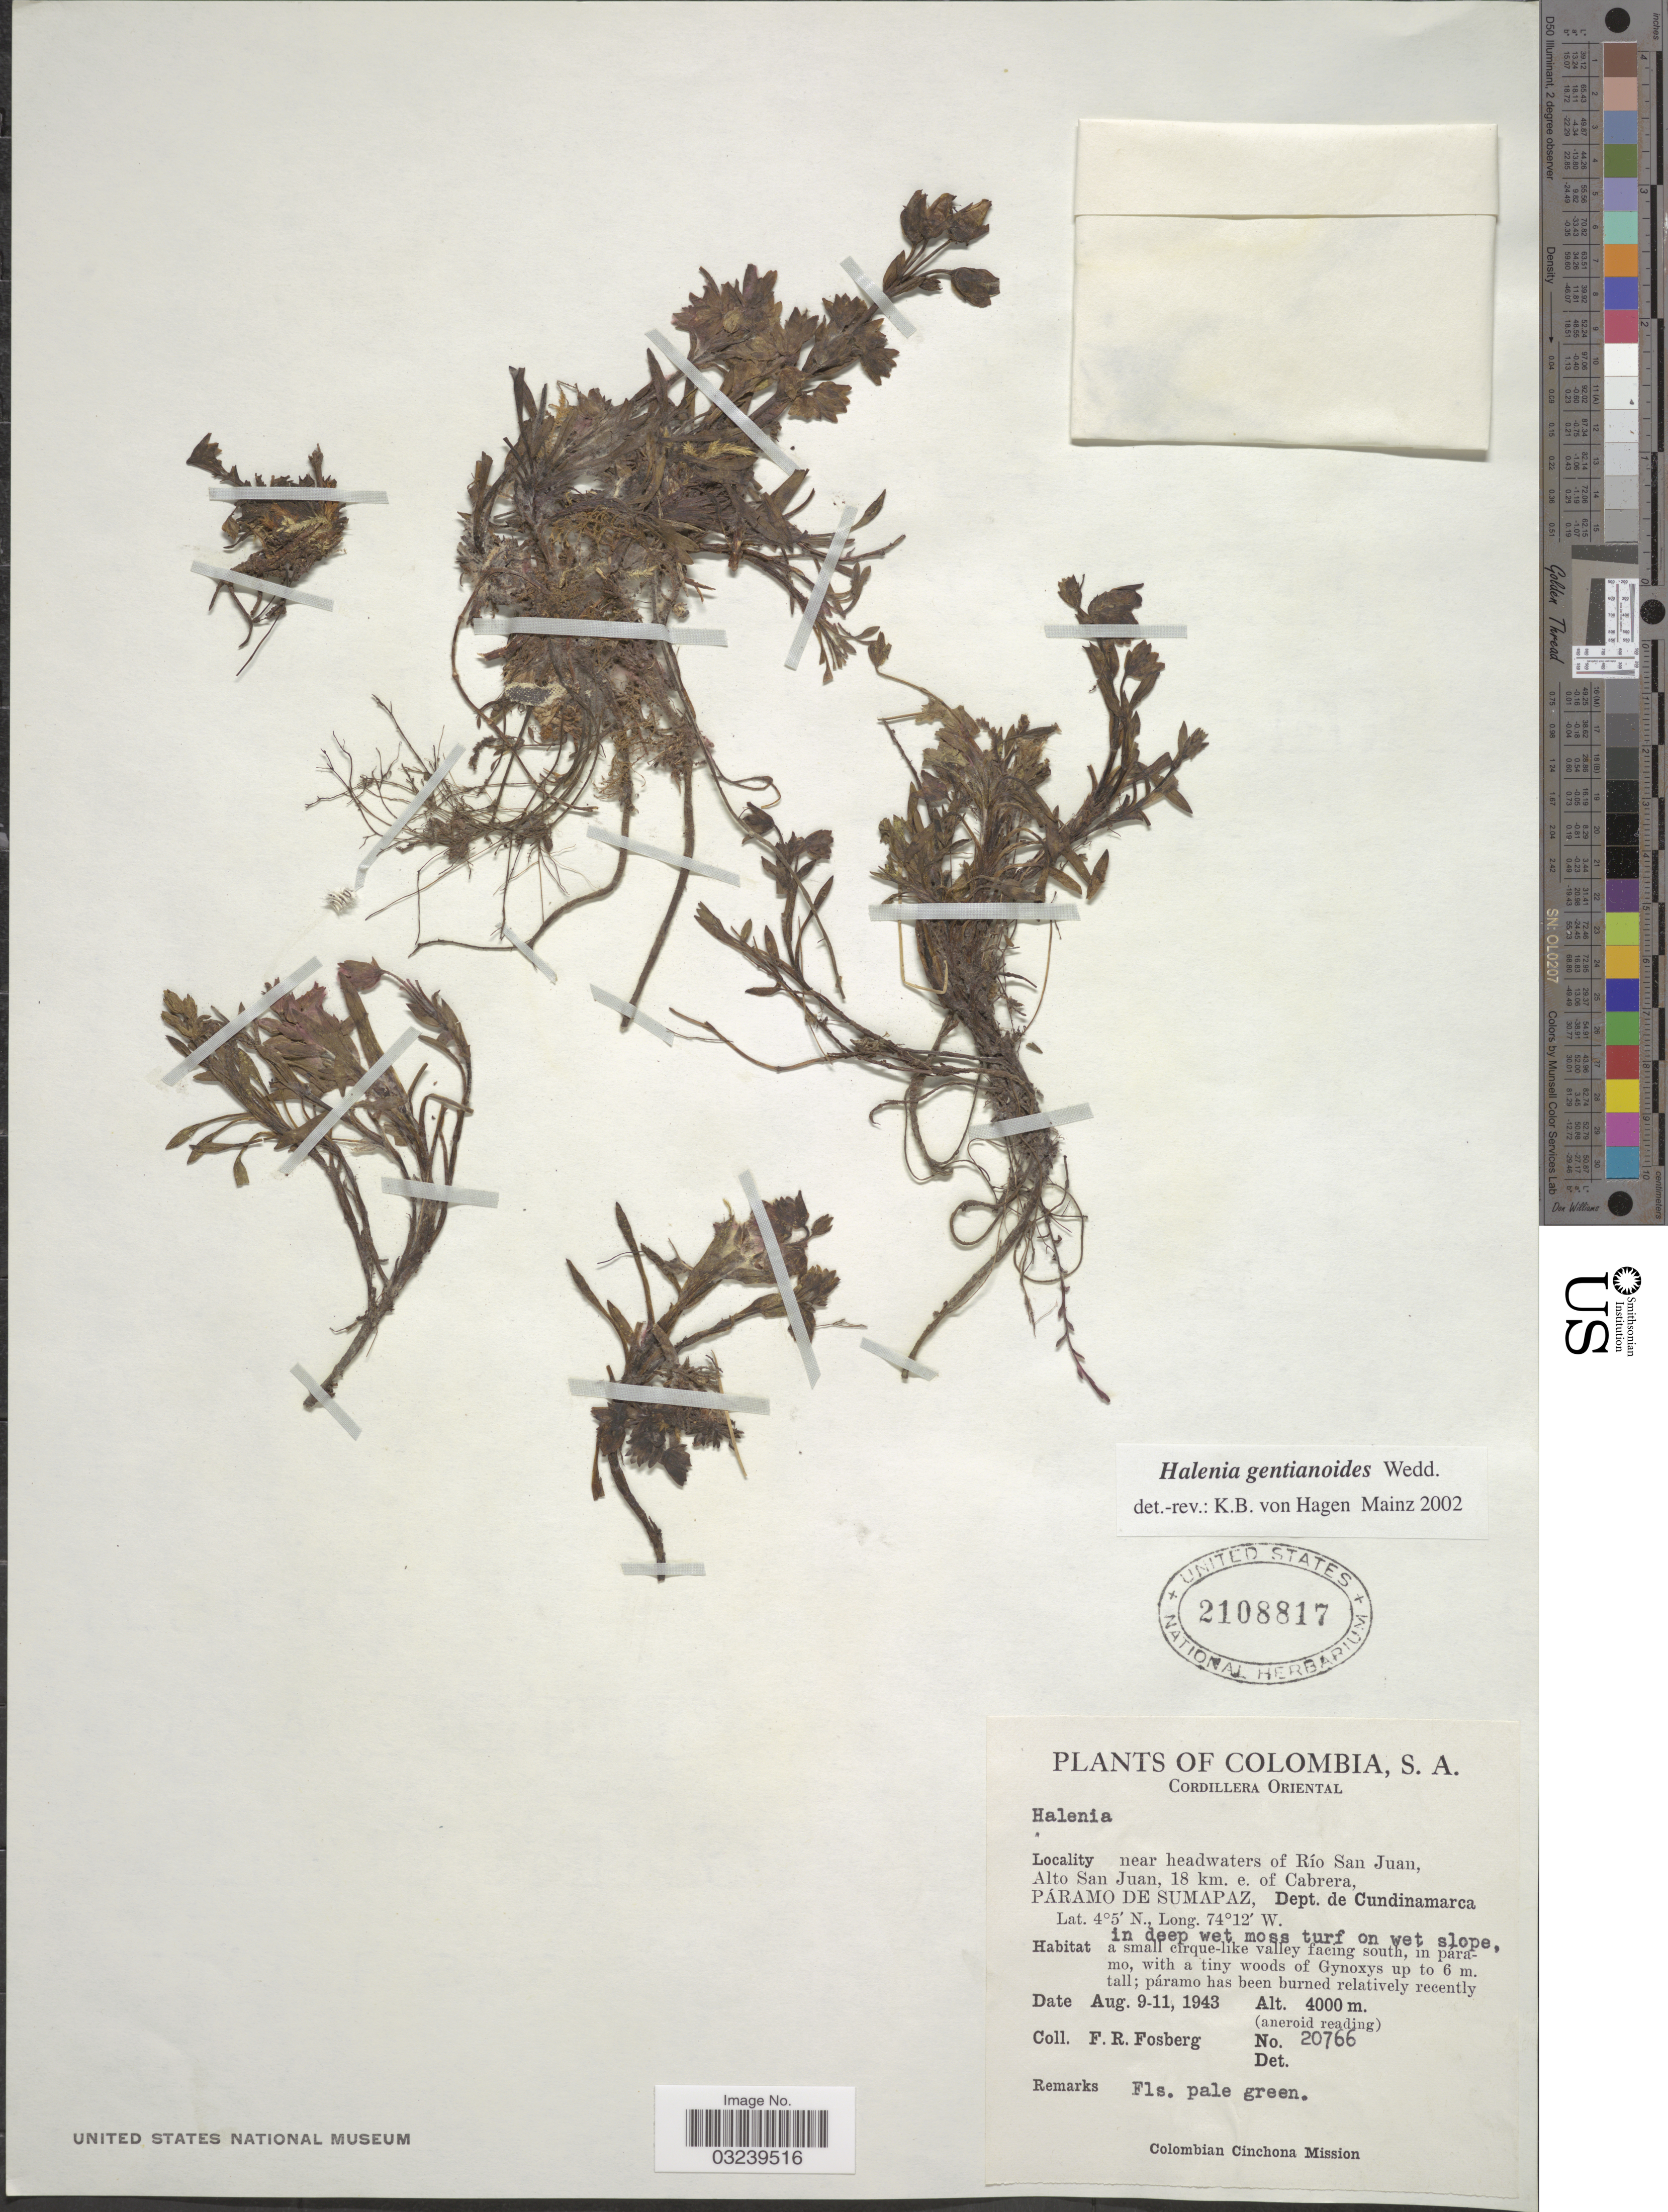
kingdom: Plantae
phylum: Tracheophyta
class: Magnoliopsida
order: Gentianales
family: Gentianaceae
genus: Halenia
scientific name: Halenia gentianoides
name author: Wedd.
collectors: F. R. Fosberg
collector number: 20766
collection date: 1943-08-09/1943-08-11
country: Colombia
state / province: Cundinamarca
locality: Cordillera Oriental, near headwaters of Río San Juan, Alto San Juan, 18 km. e. of Cabrera, Páramo De Sumapaz, Dept. de Cundinamarca.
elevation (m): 4000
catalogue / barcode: US 2108817